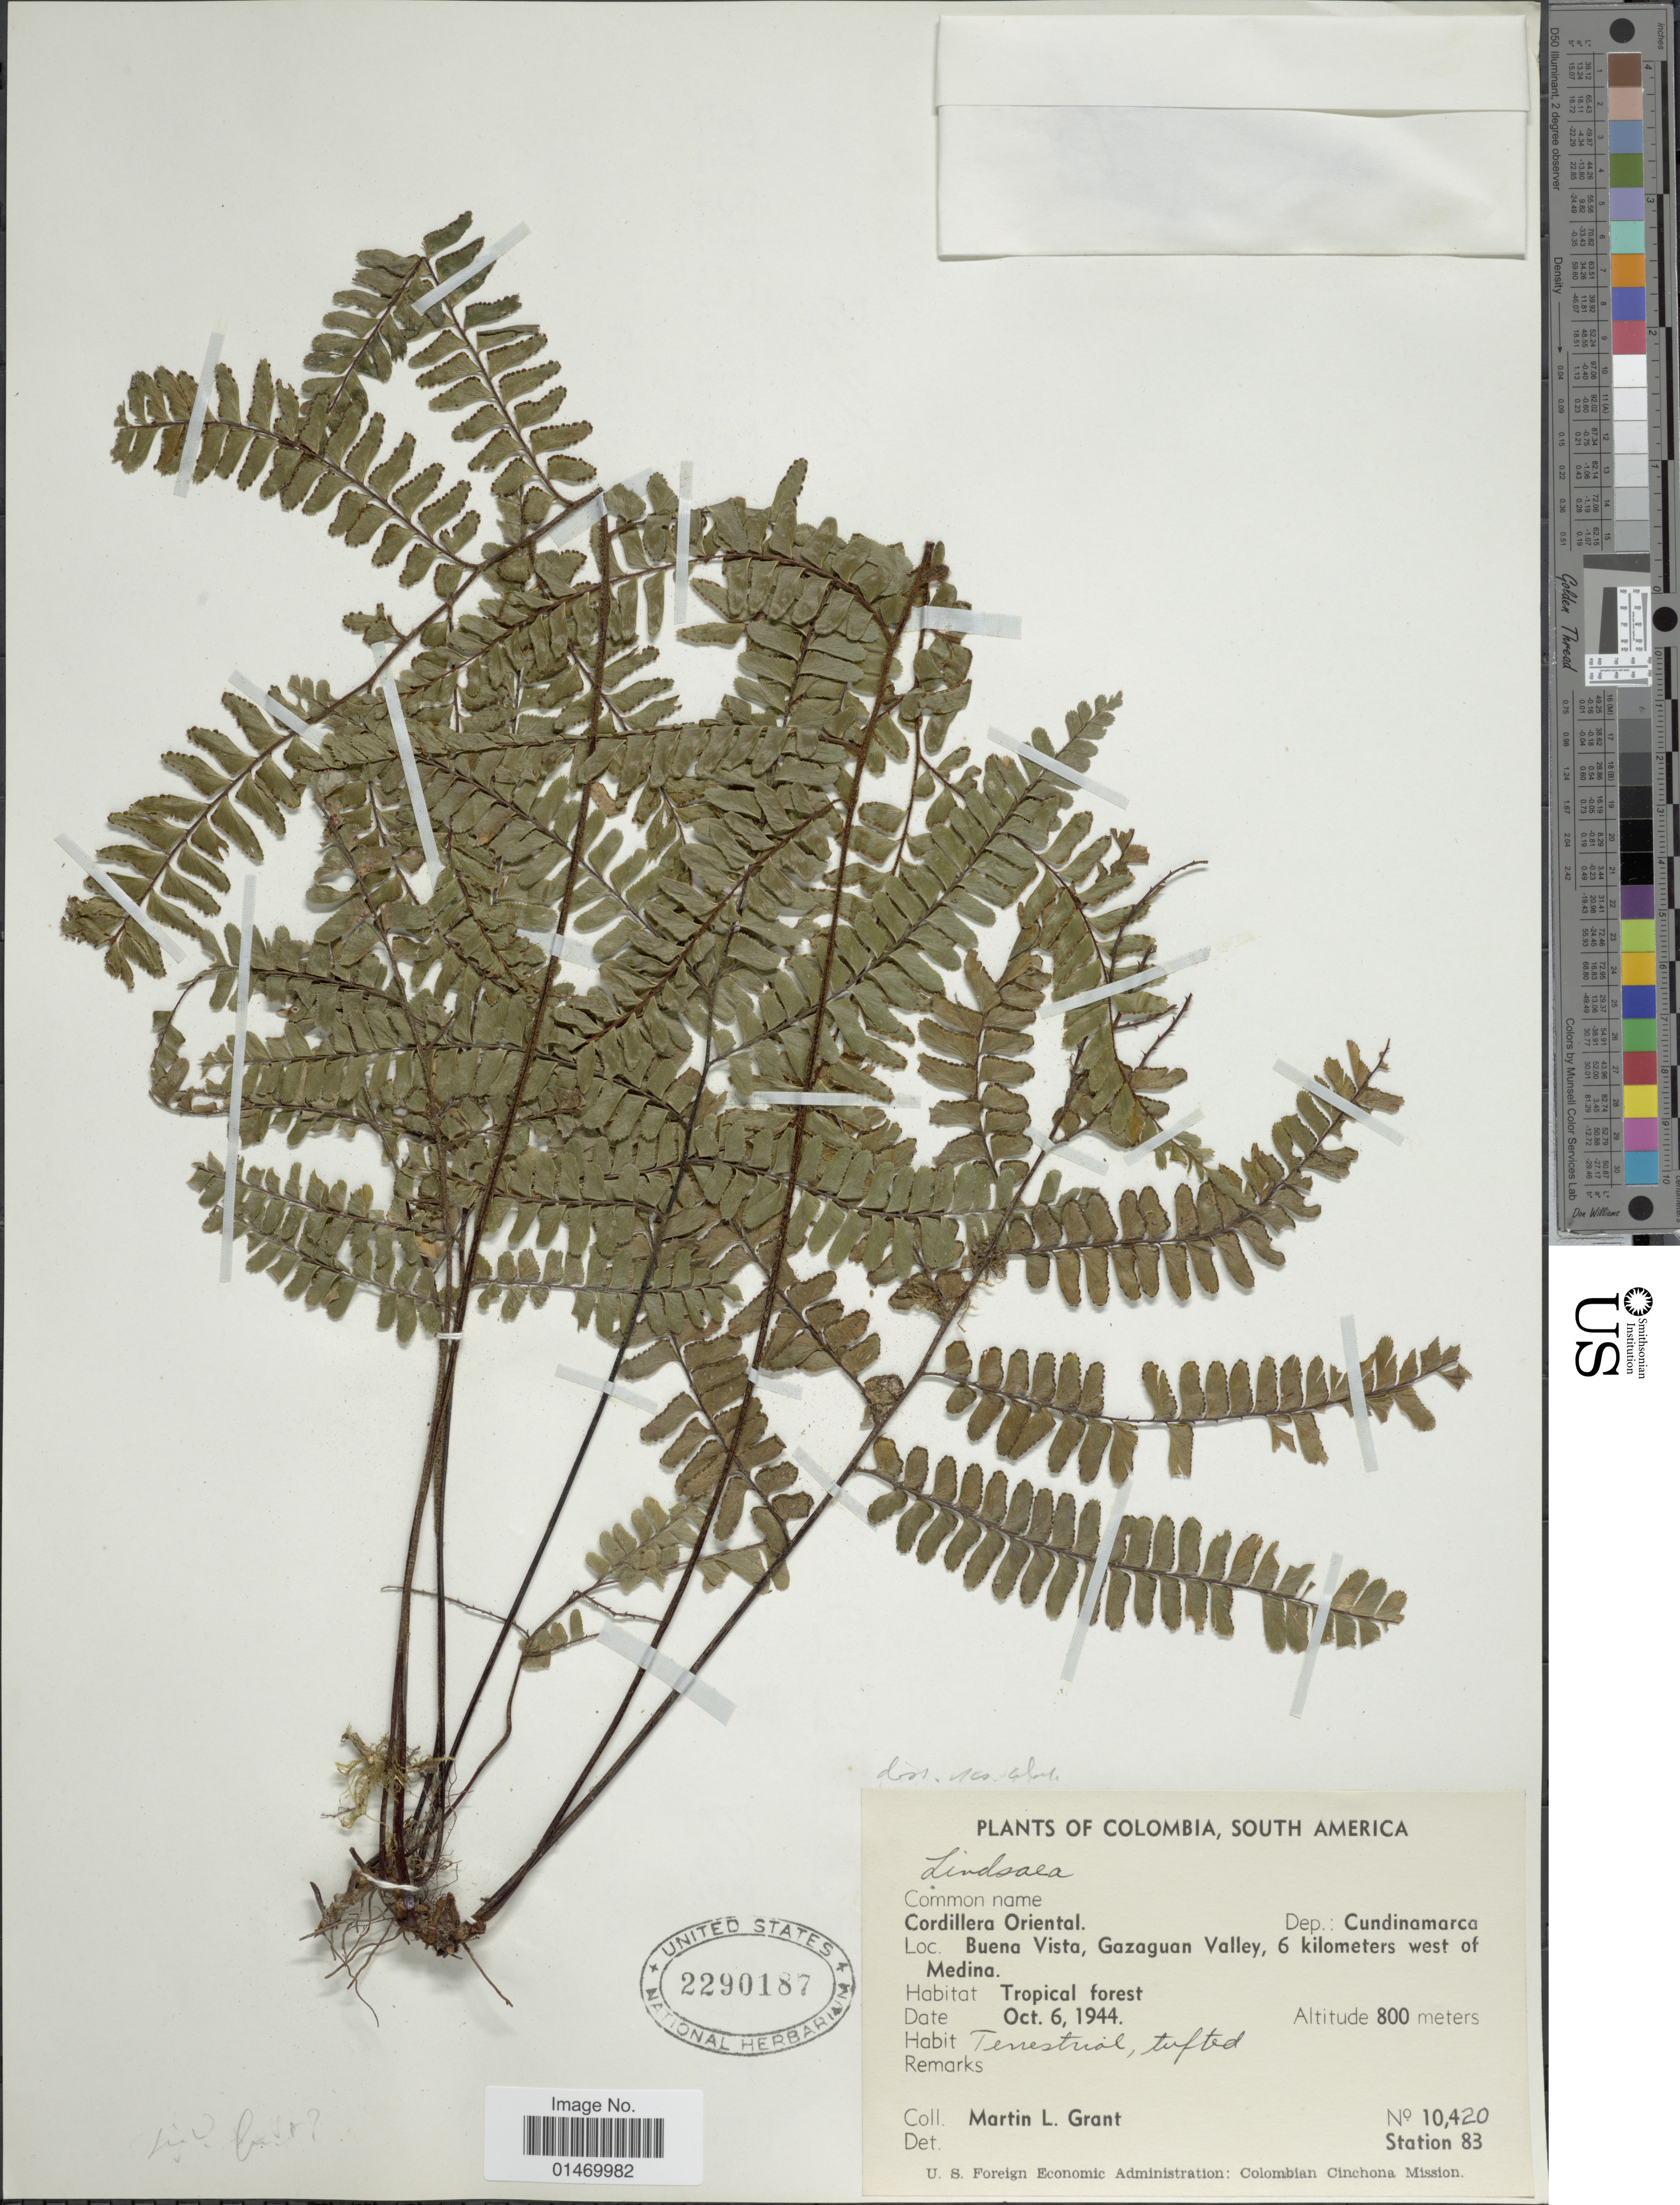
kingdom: Plantae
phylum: Tracheophyta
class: Polypodiopsida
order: Polypodiales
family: Pteridaceae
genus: Adiantum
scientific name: Adiantum cajennense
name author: Willd. ex Klotzsch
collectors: M. L. Grant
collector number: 10420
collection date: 1944-10-06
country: Colombia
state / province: Cundinamarca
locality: Colombia, Cordillera Oriental, Buena Vista, Gazaguan Valley, 6 kilometers west of Medina.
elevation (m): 800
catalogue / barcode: US 2290187